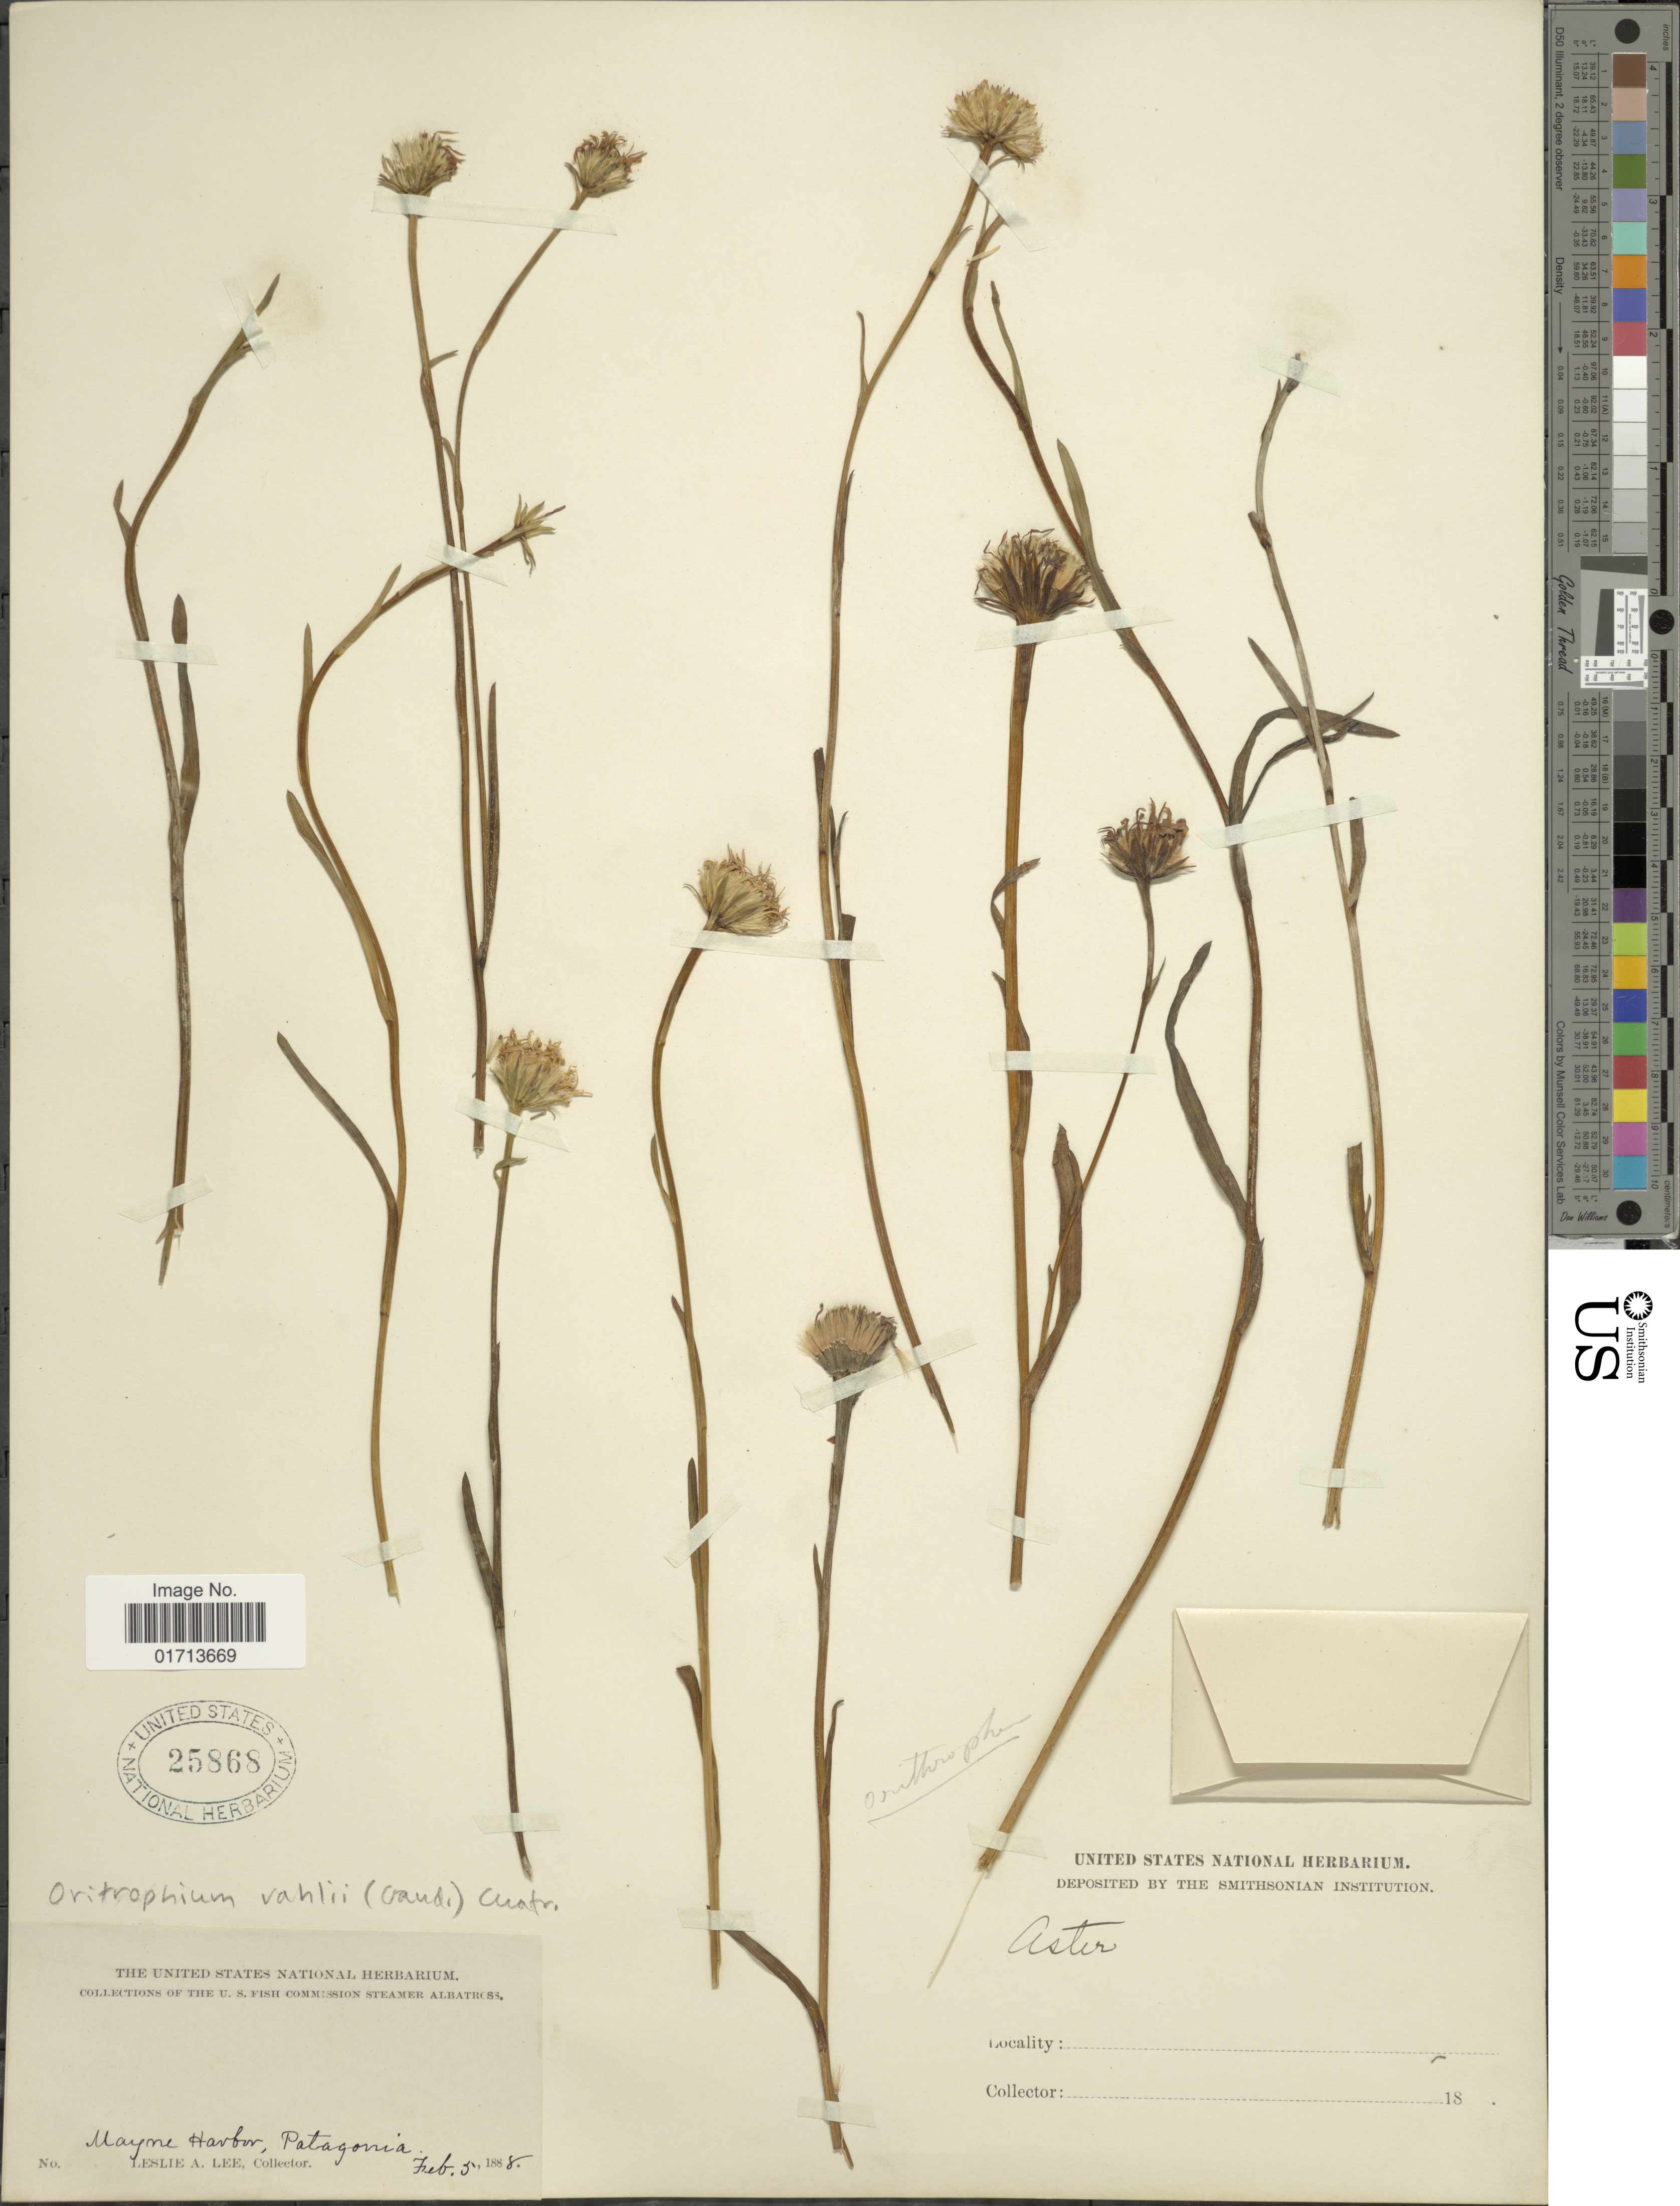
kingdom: Plantae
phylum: Tracheophyta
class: Magnoliopsida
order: Asterales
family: Asteraceae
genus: Oritrophium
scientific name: Oritrophium vahlii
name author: (Gaudich.) Cuatrec.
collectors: L. Lee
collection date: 1888-02-05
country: Chile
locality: Uayne Harbor, Patagonia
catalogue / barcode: US 25868